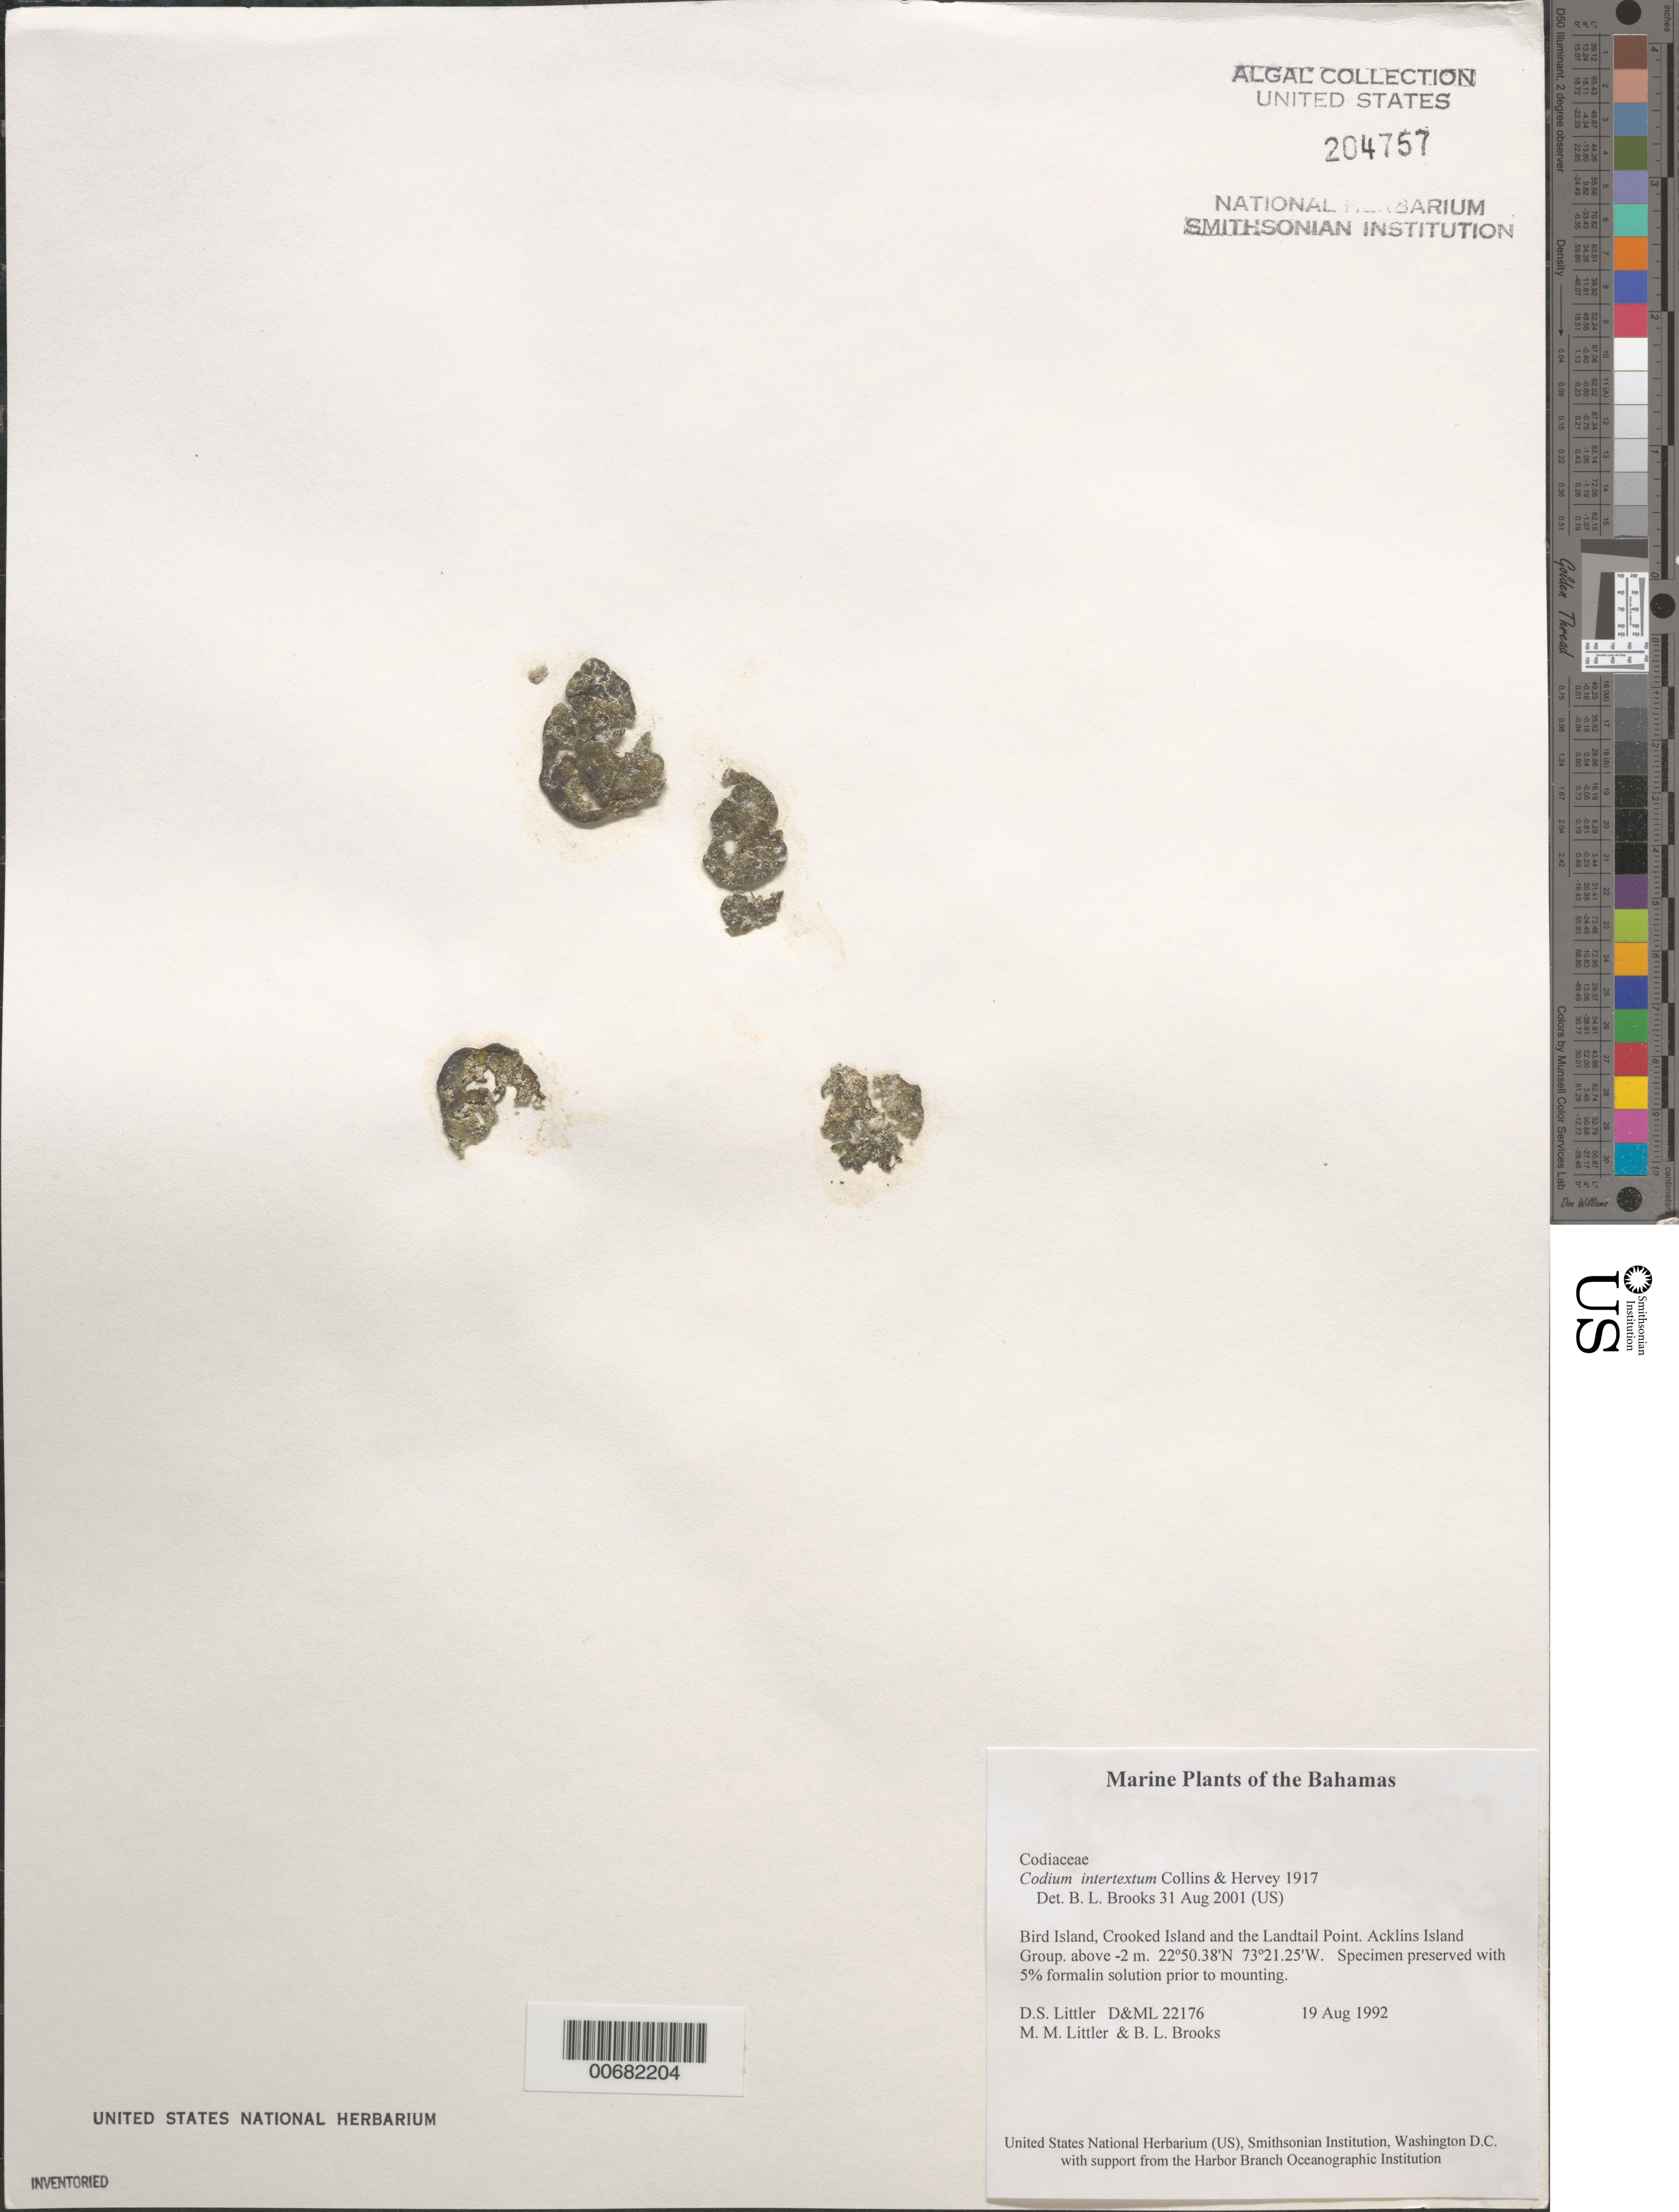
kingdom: Plantae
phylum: Chlorophyta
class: Ulvophyceae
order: Bryopsidales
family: Codiaceae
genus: Codium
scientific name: Codium intertextum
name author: Collins & Herv.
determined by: Brooks, B. L., (BOT), Smithsonian Institution - National Museum of Natural History (UNITED STATES)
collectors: D. S. Littler, M. M. Littler & B. Brooks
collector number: D&ML 22176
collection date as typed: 19 Aug 1992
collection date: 1992-08-19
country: Bahamas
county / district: Acklins District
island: Bird Island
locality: And Crooked Island and Landtail Point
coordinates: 22 50.38' N, 73 21.25' W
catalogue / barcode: US 204757